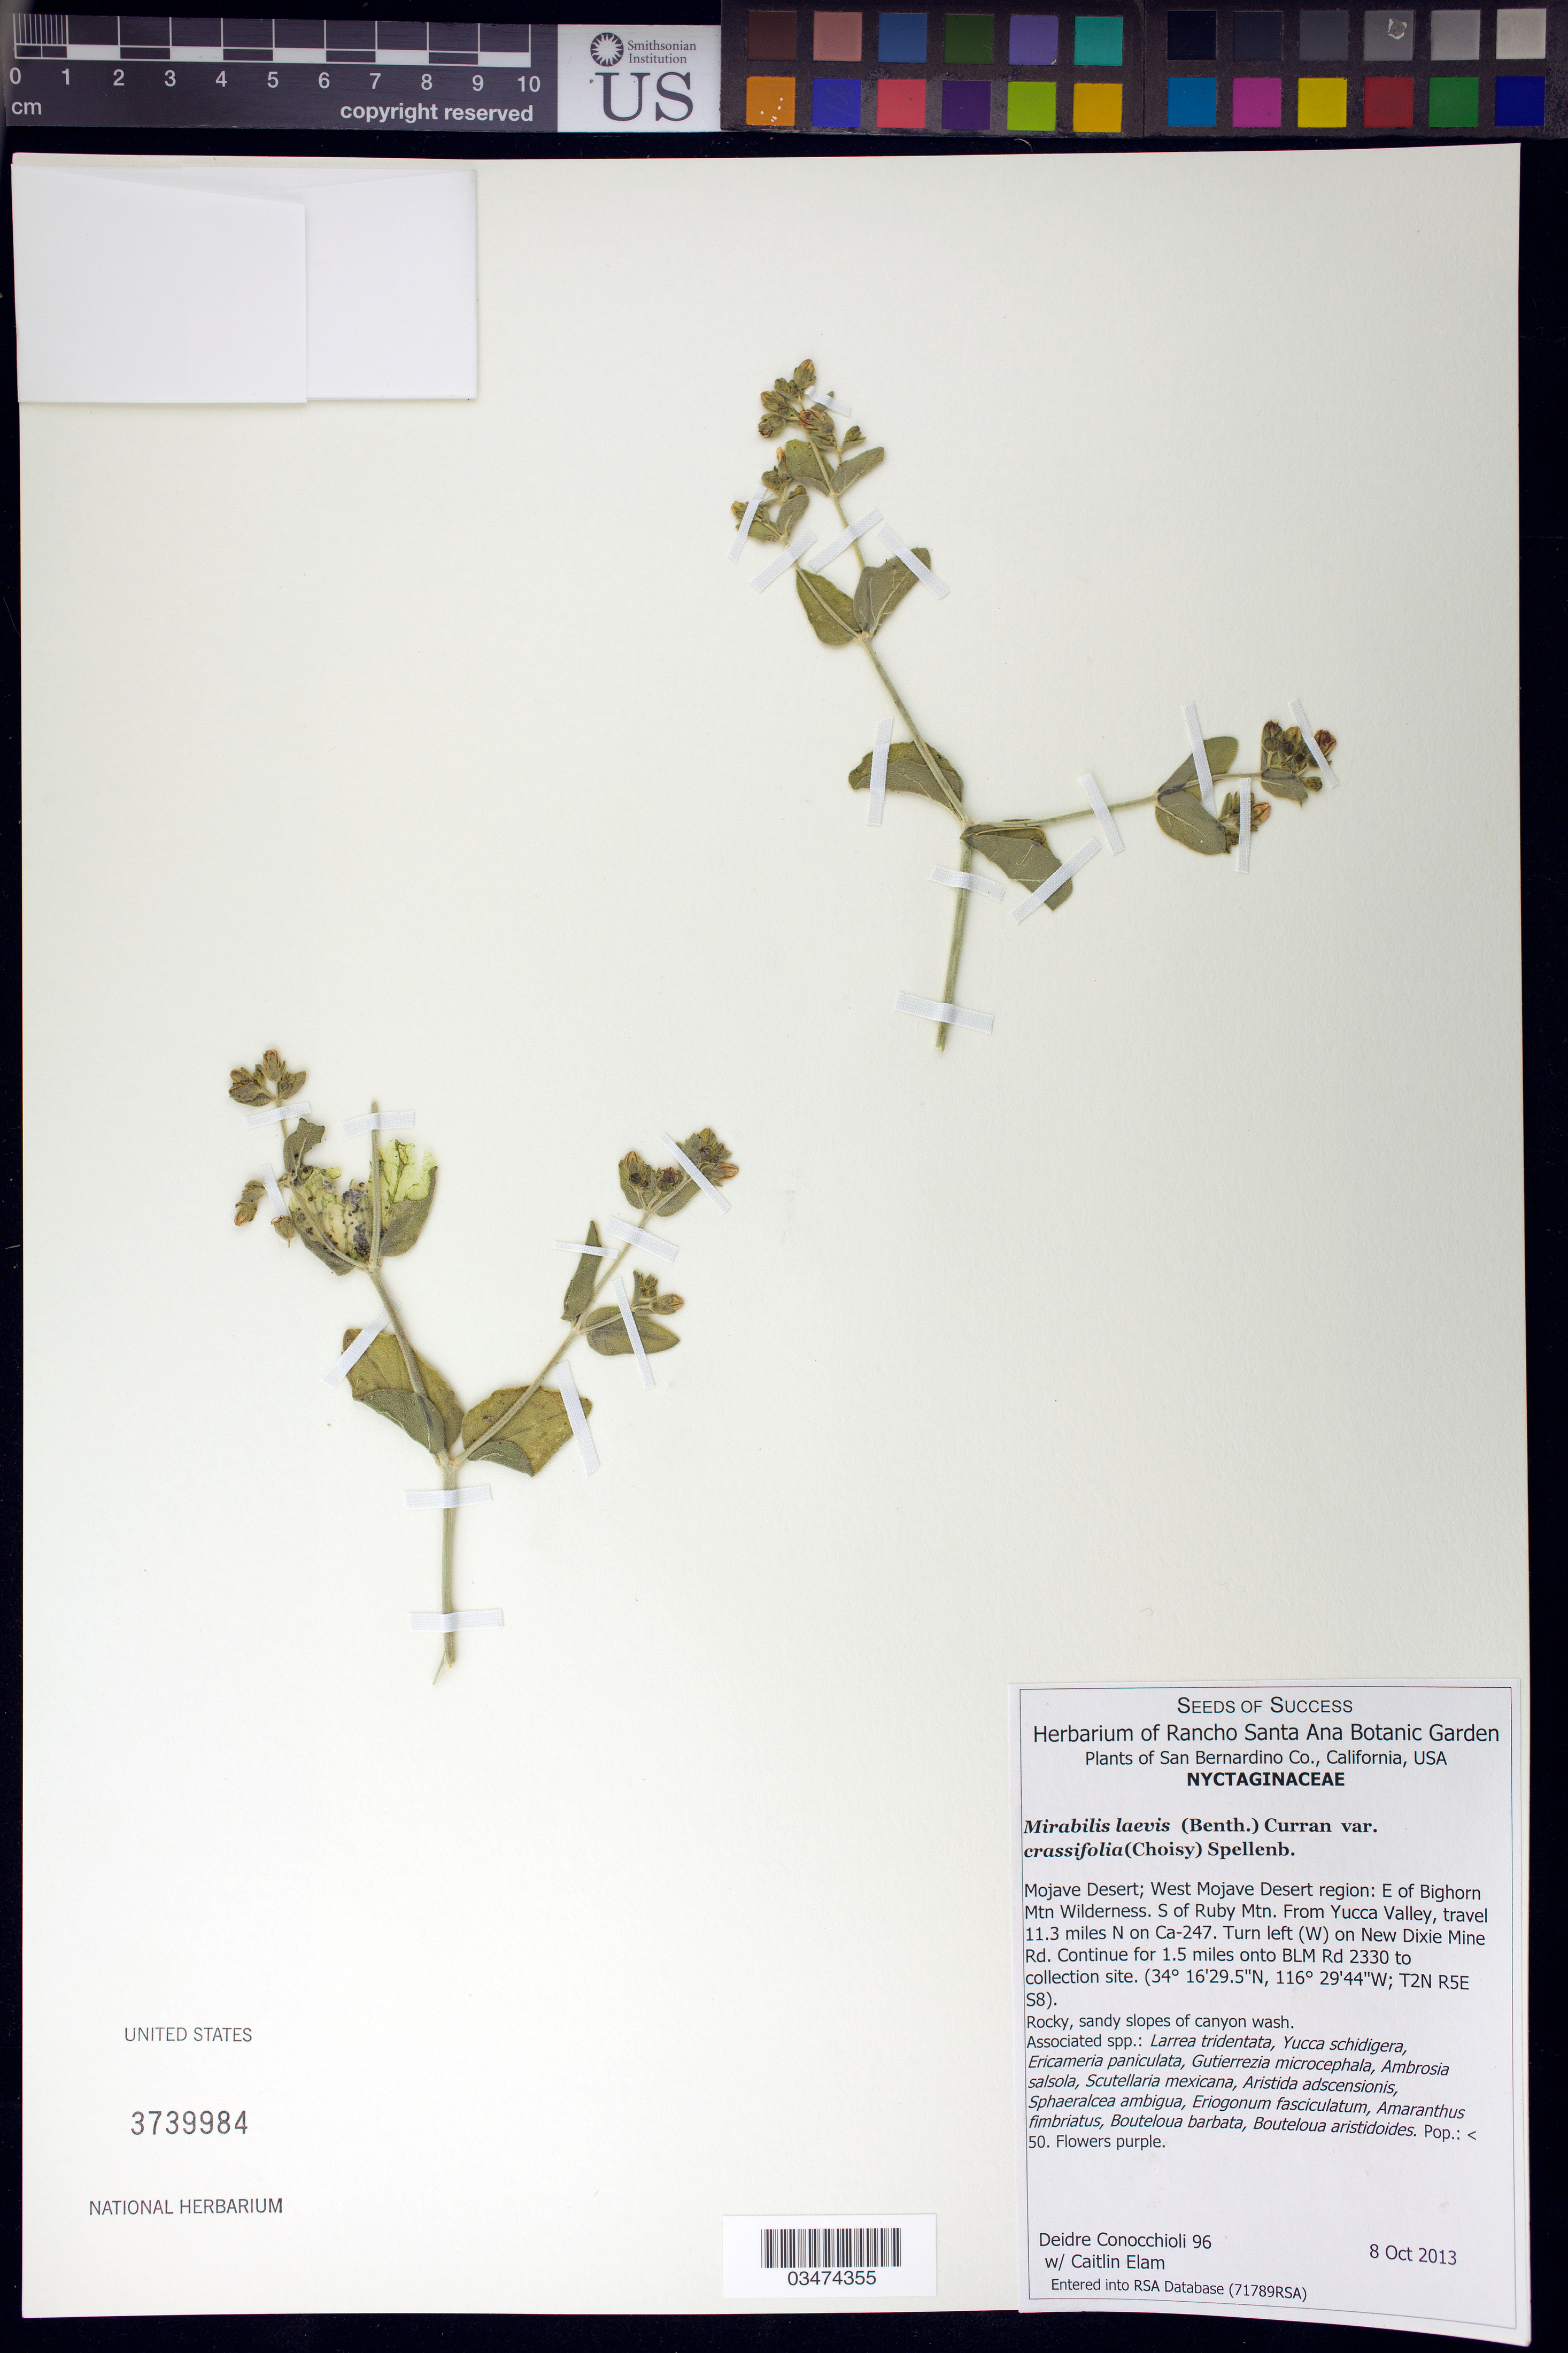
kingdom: Plantae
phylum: Tracheophyta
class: Magnoliopsida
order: Caryophyllales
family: Nyctaginaceae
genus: Mirabilis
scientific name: Mirabilis laevis var. crassifolia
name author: (Choisy) Spellenb.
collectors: D. Conocchioli & C. Elam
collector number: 96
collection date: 2013-10-08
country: United States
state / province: California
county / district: San Bernardino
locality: Mojave Desert, west region, E of Bighorn Mtn Wilderness. S of Ruby Mtn. 11.3 mi. N on CA-247, turn left (W) on New Dixie Mine Rd. for 1.5 mi. onto BLM Rd 2330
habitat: Rocky, sandy slopes of canyon wash.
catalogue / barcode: US 3739984